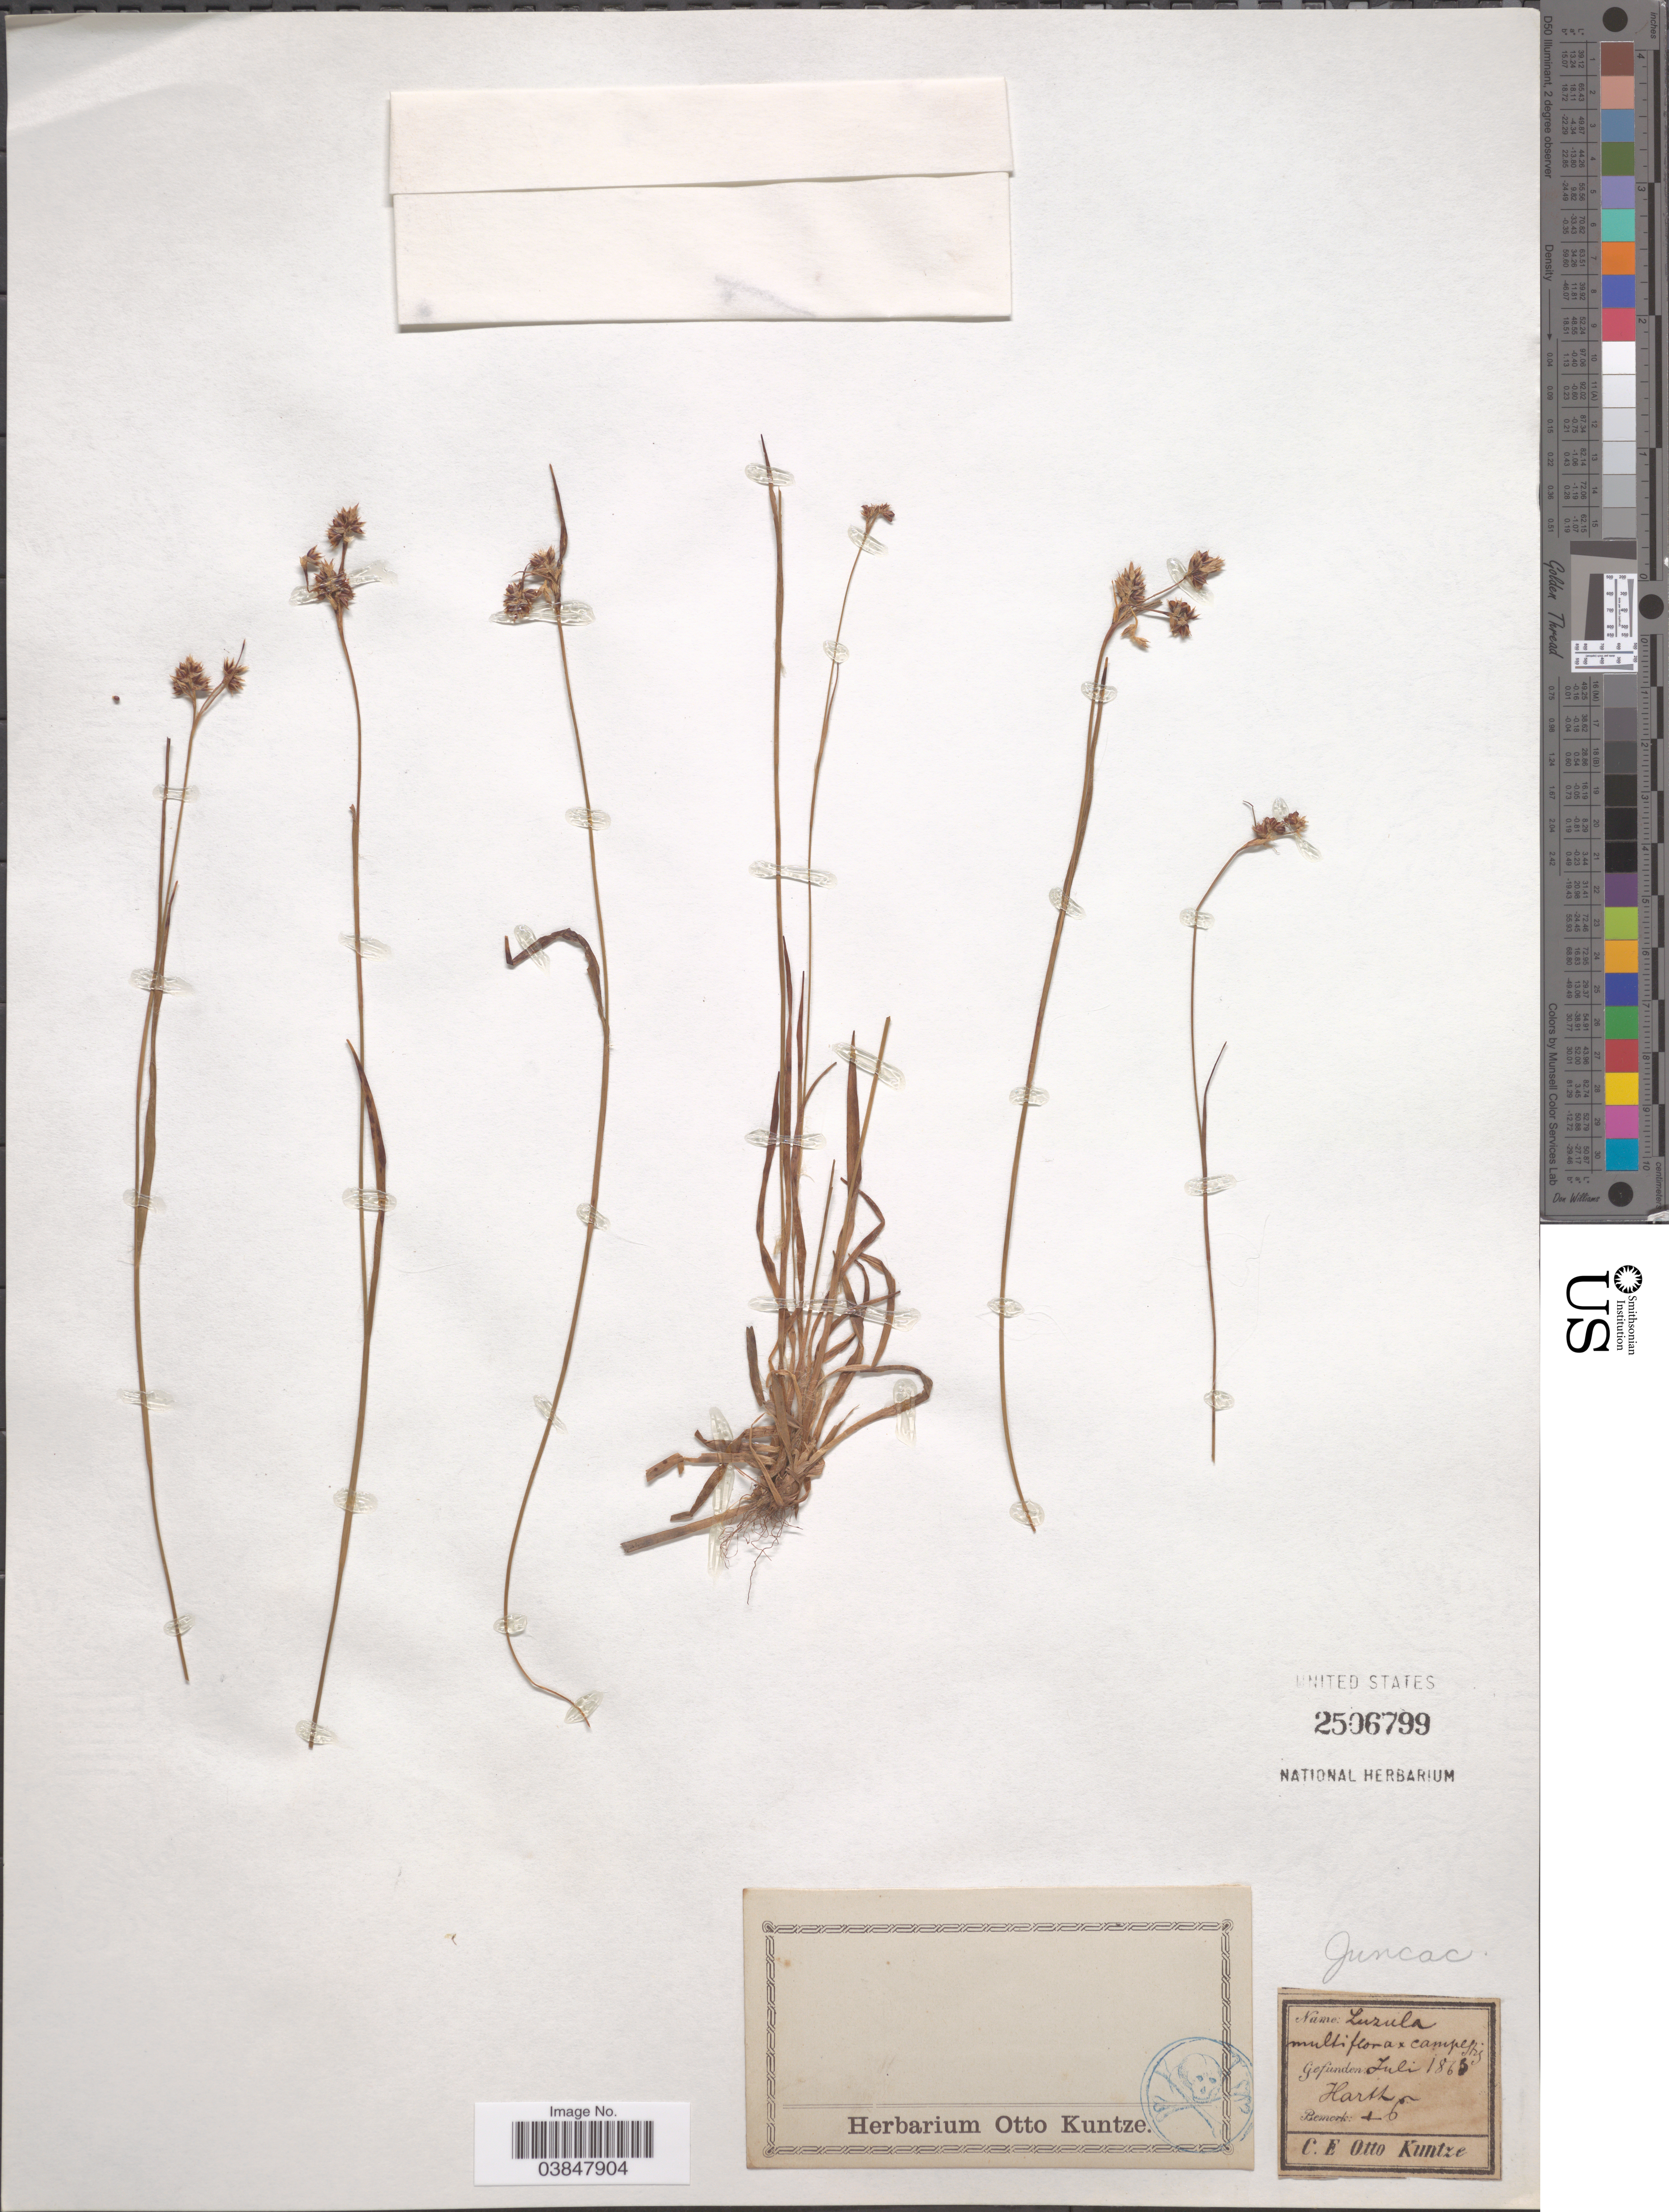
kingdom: Plantae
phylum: Tracheophyta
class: Liliopsida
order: Poales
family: Juncaceae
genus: Luzula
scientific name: Luzula multiflora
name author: (Ehrh.) Lej.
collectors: C.E.O. Kuntze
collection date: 1863-07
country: Germany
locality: Harth.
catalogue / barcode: US 2506799